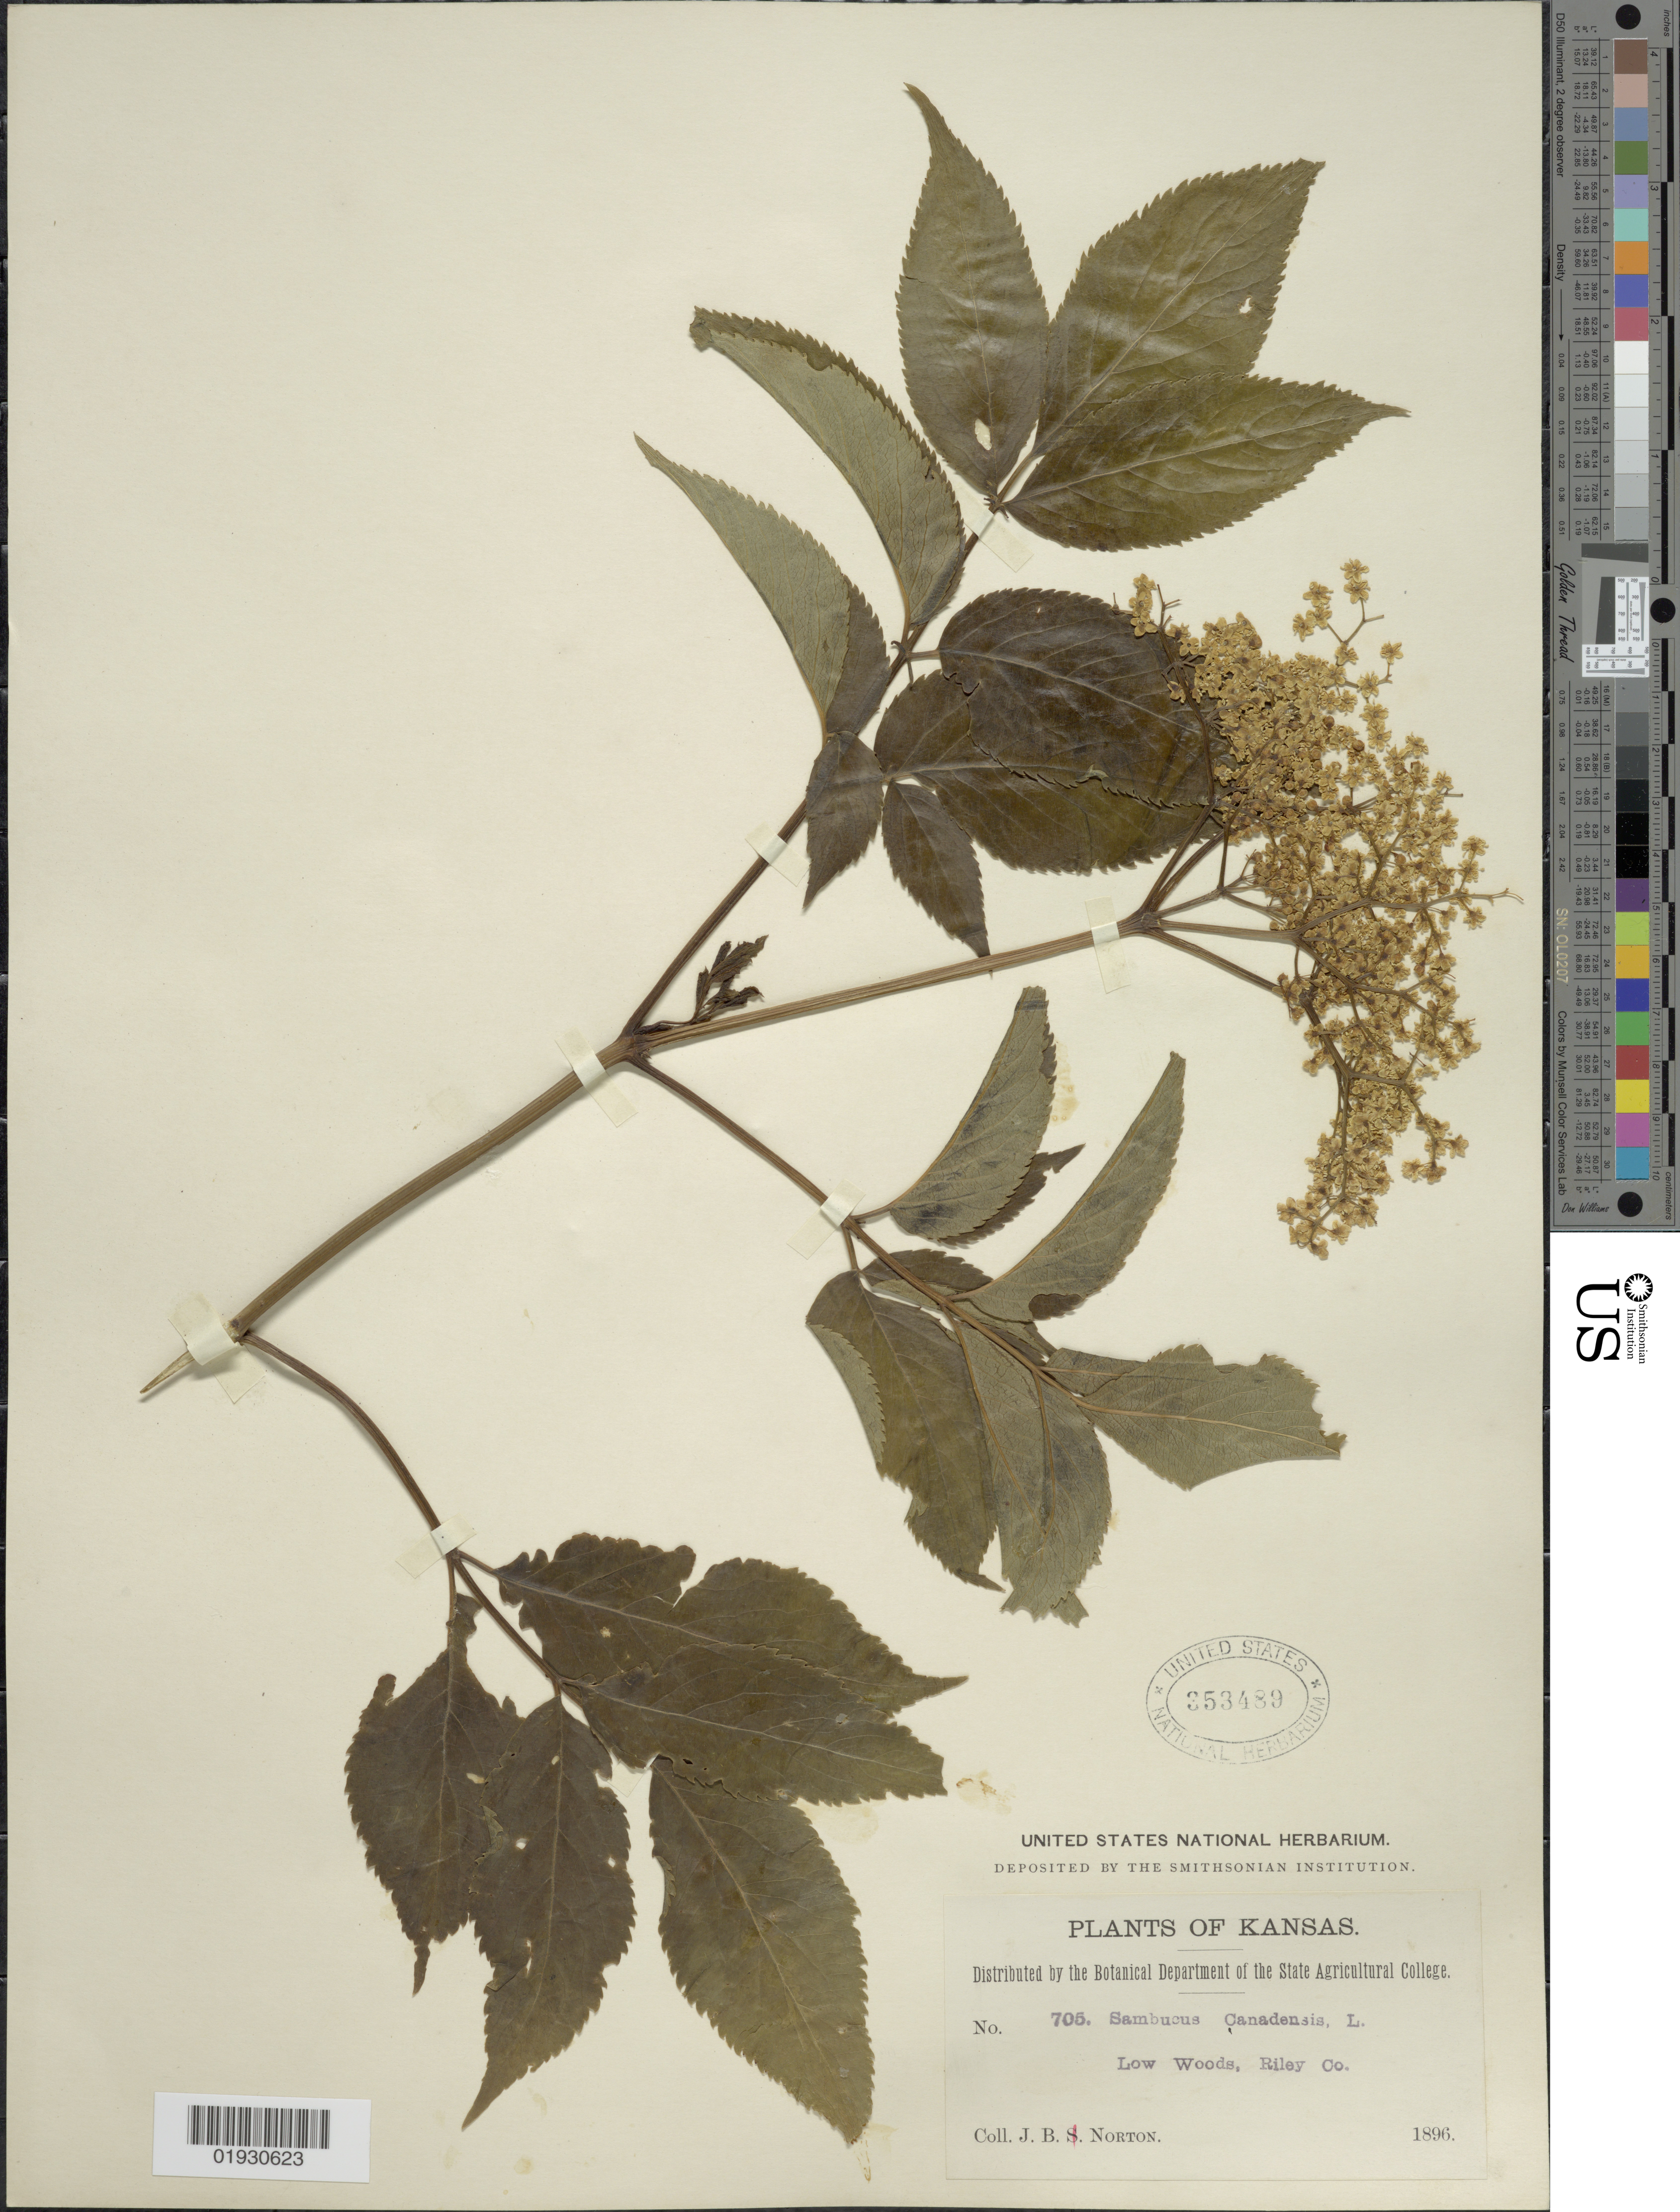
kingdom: Plantae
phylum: Tracheophyta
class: Magnoliopsida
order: Dipsacales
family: Viburnaceae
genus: Sambucus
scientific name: Sambucus canadensis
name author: L.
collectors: J. B. Norton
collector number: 705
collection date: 1896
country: United States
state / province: Kansas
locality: Low Woods, Riley Co.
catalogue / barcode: US 353489